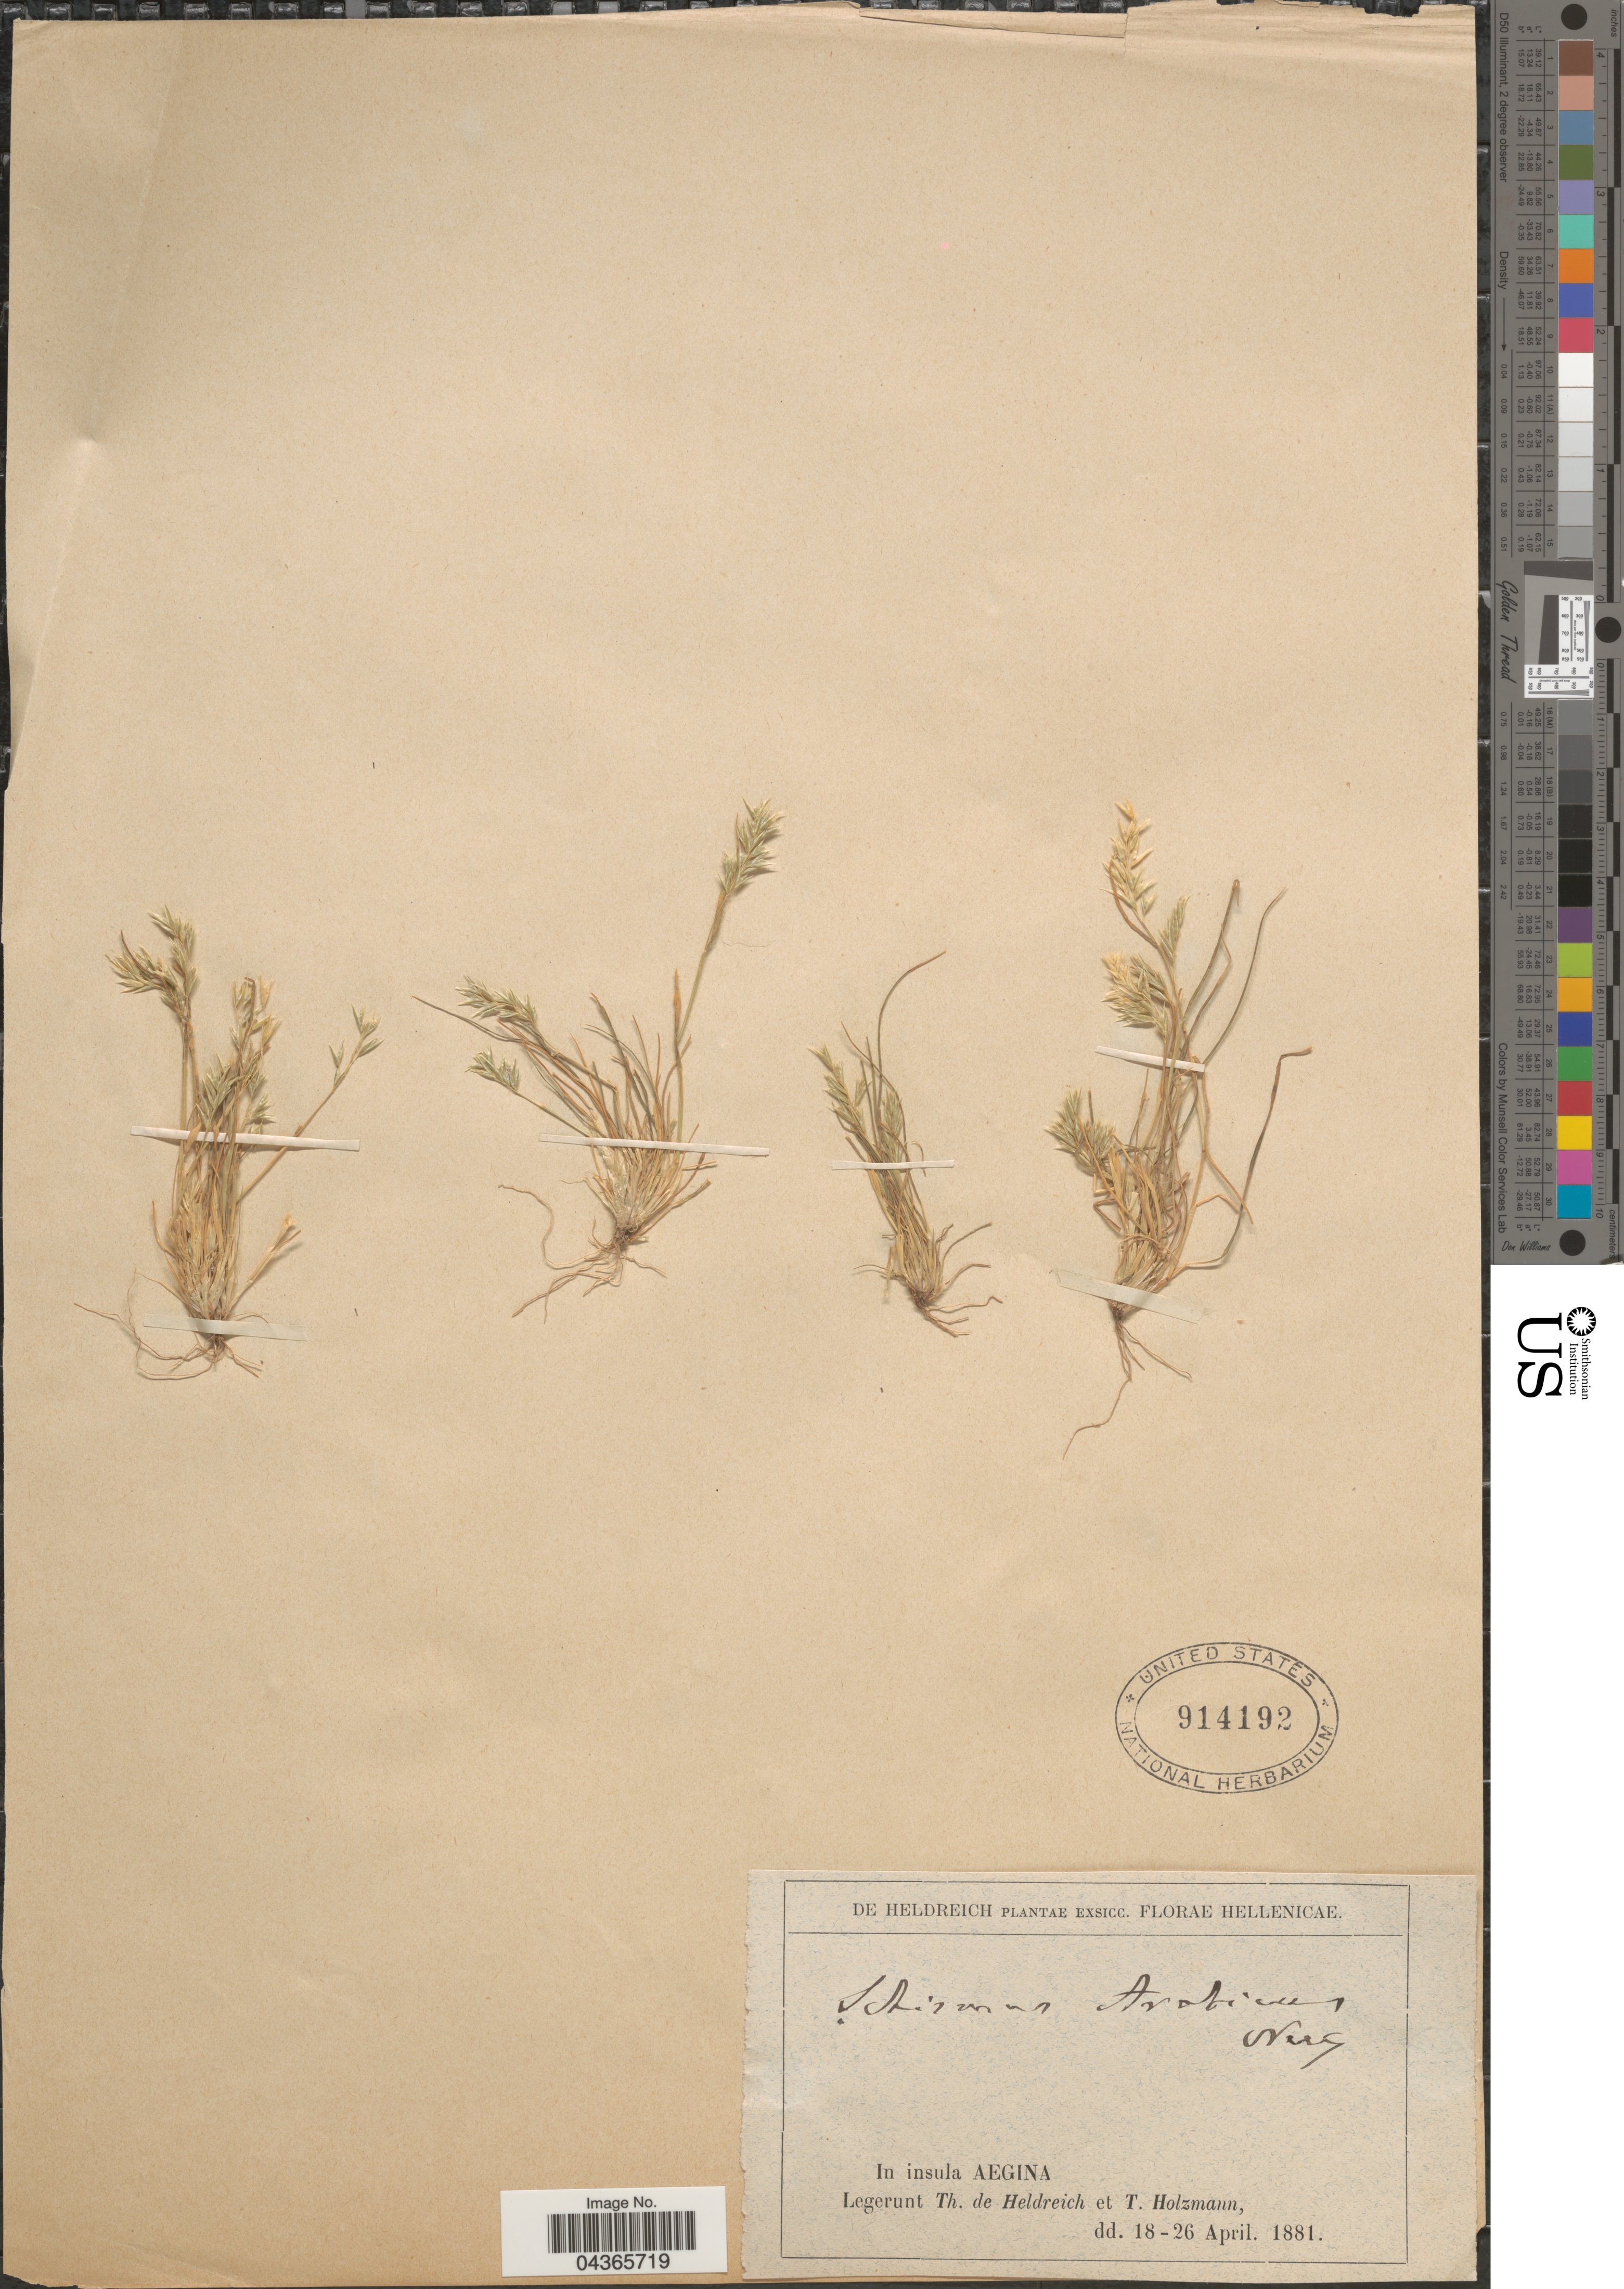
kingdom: Plantae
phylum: Tracheophyta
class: Liliopsida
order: Poales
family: Poaceae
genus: Schismus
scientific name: Schismus arabicus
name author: Nees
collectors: T. De Heldreich & T. Holzmann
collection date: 1881-04-18/1881-04-26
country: Greece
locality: Hellenicae. In insula Aegina.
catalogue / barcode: US 914192